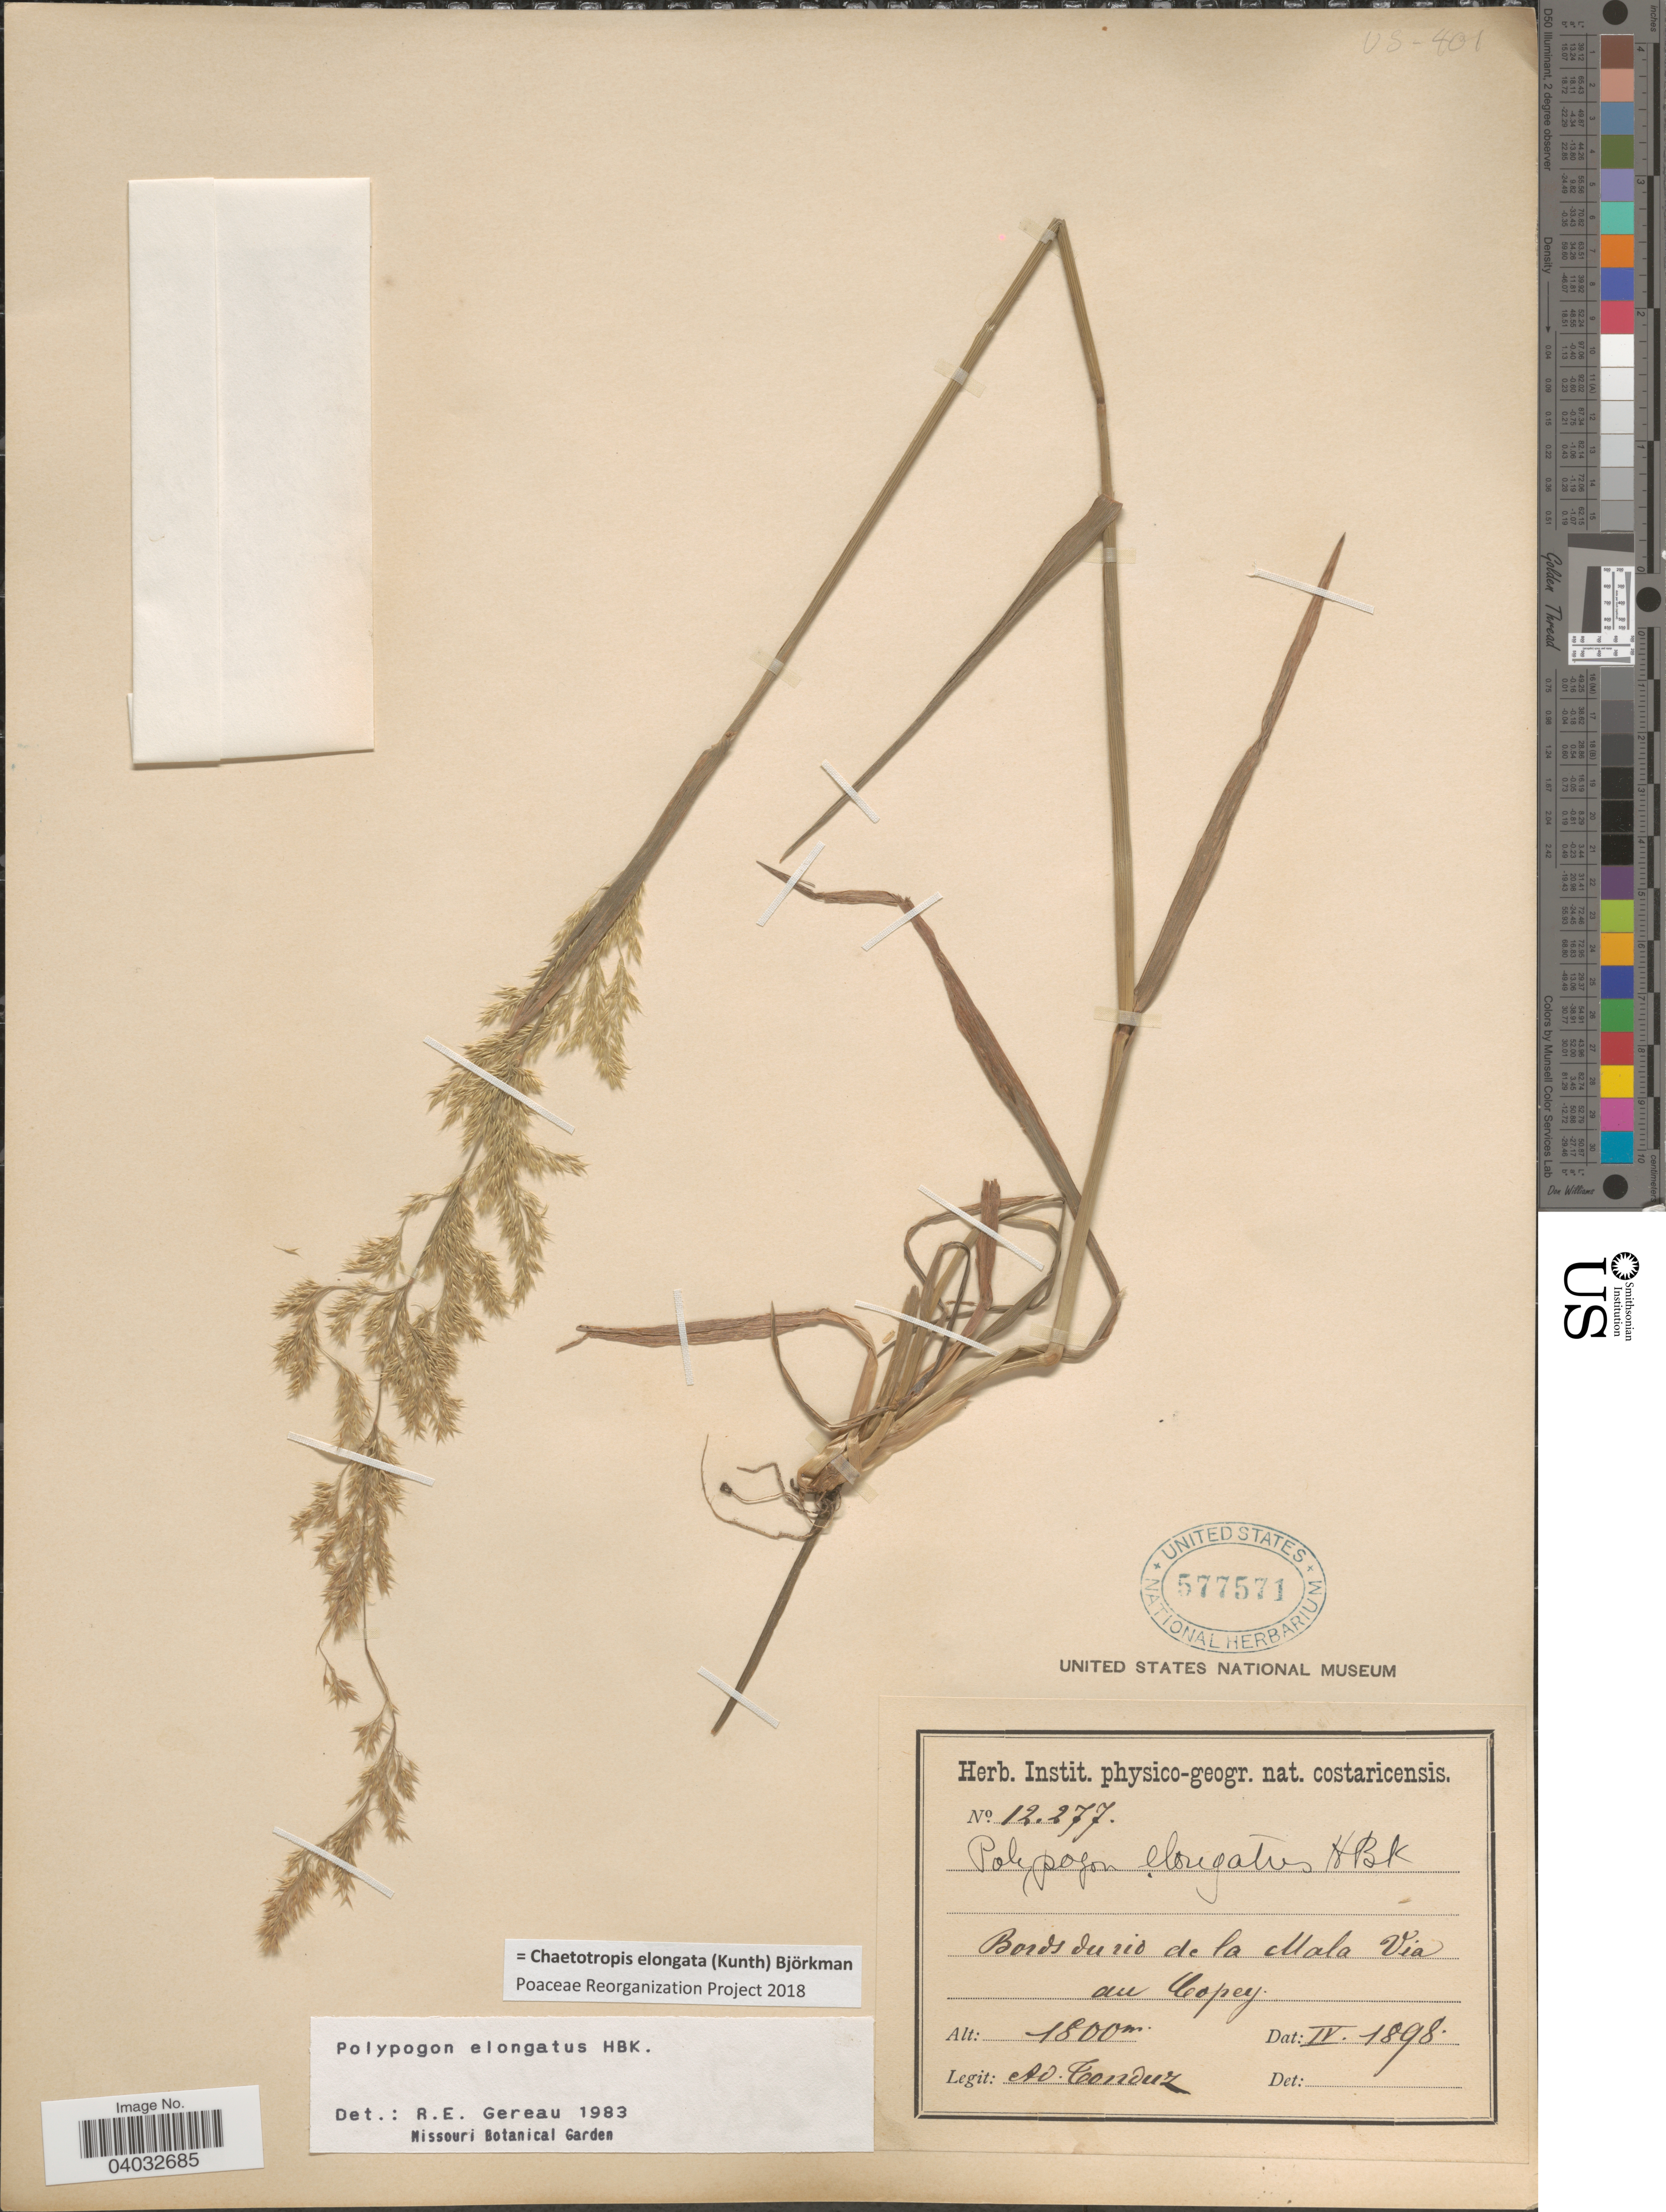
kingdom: Plantae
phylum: Tracheophyta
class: Liliopsida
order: Poales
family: Poaceae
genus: Chaetotropis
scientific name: Chaetotropis elongata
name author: (Kunth) Björkman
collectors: A. Tonduz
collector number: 12277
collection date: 1898-04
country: Costa Rica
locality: Bords du rio de la Mala Via au Copey.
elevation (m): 1800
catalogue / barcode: US 577571